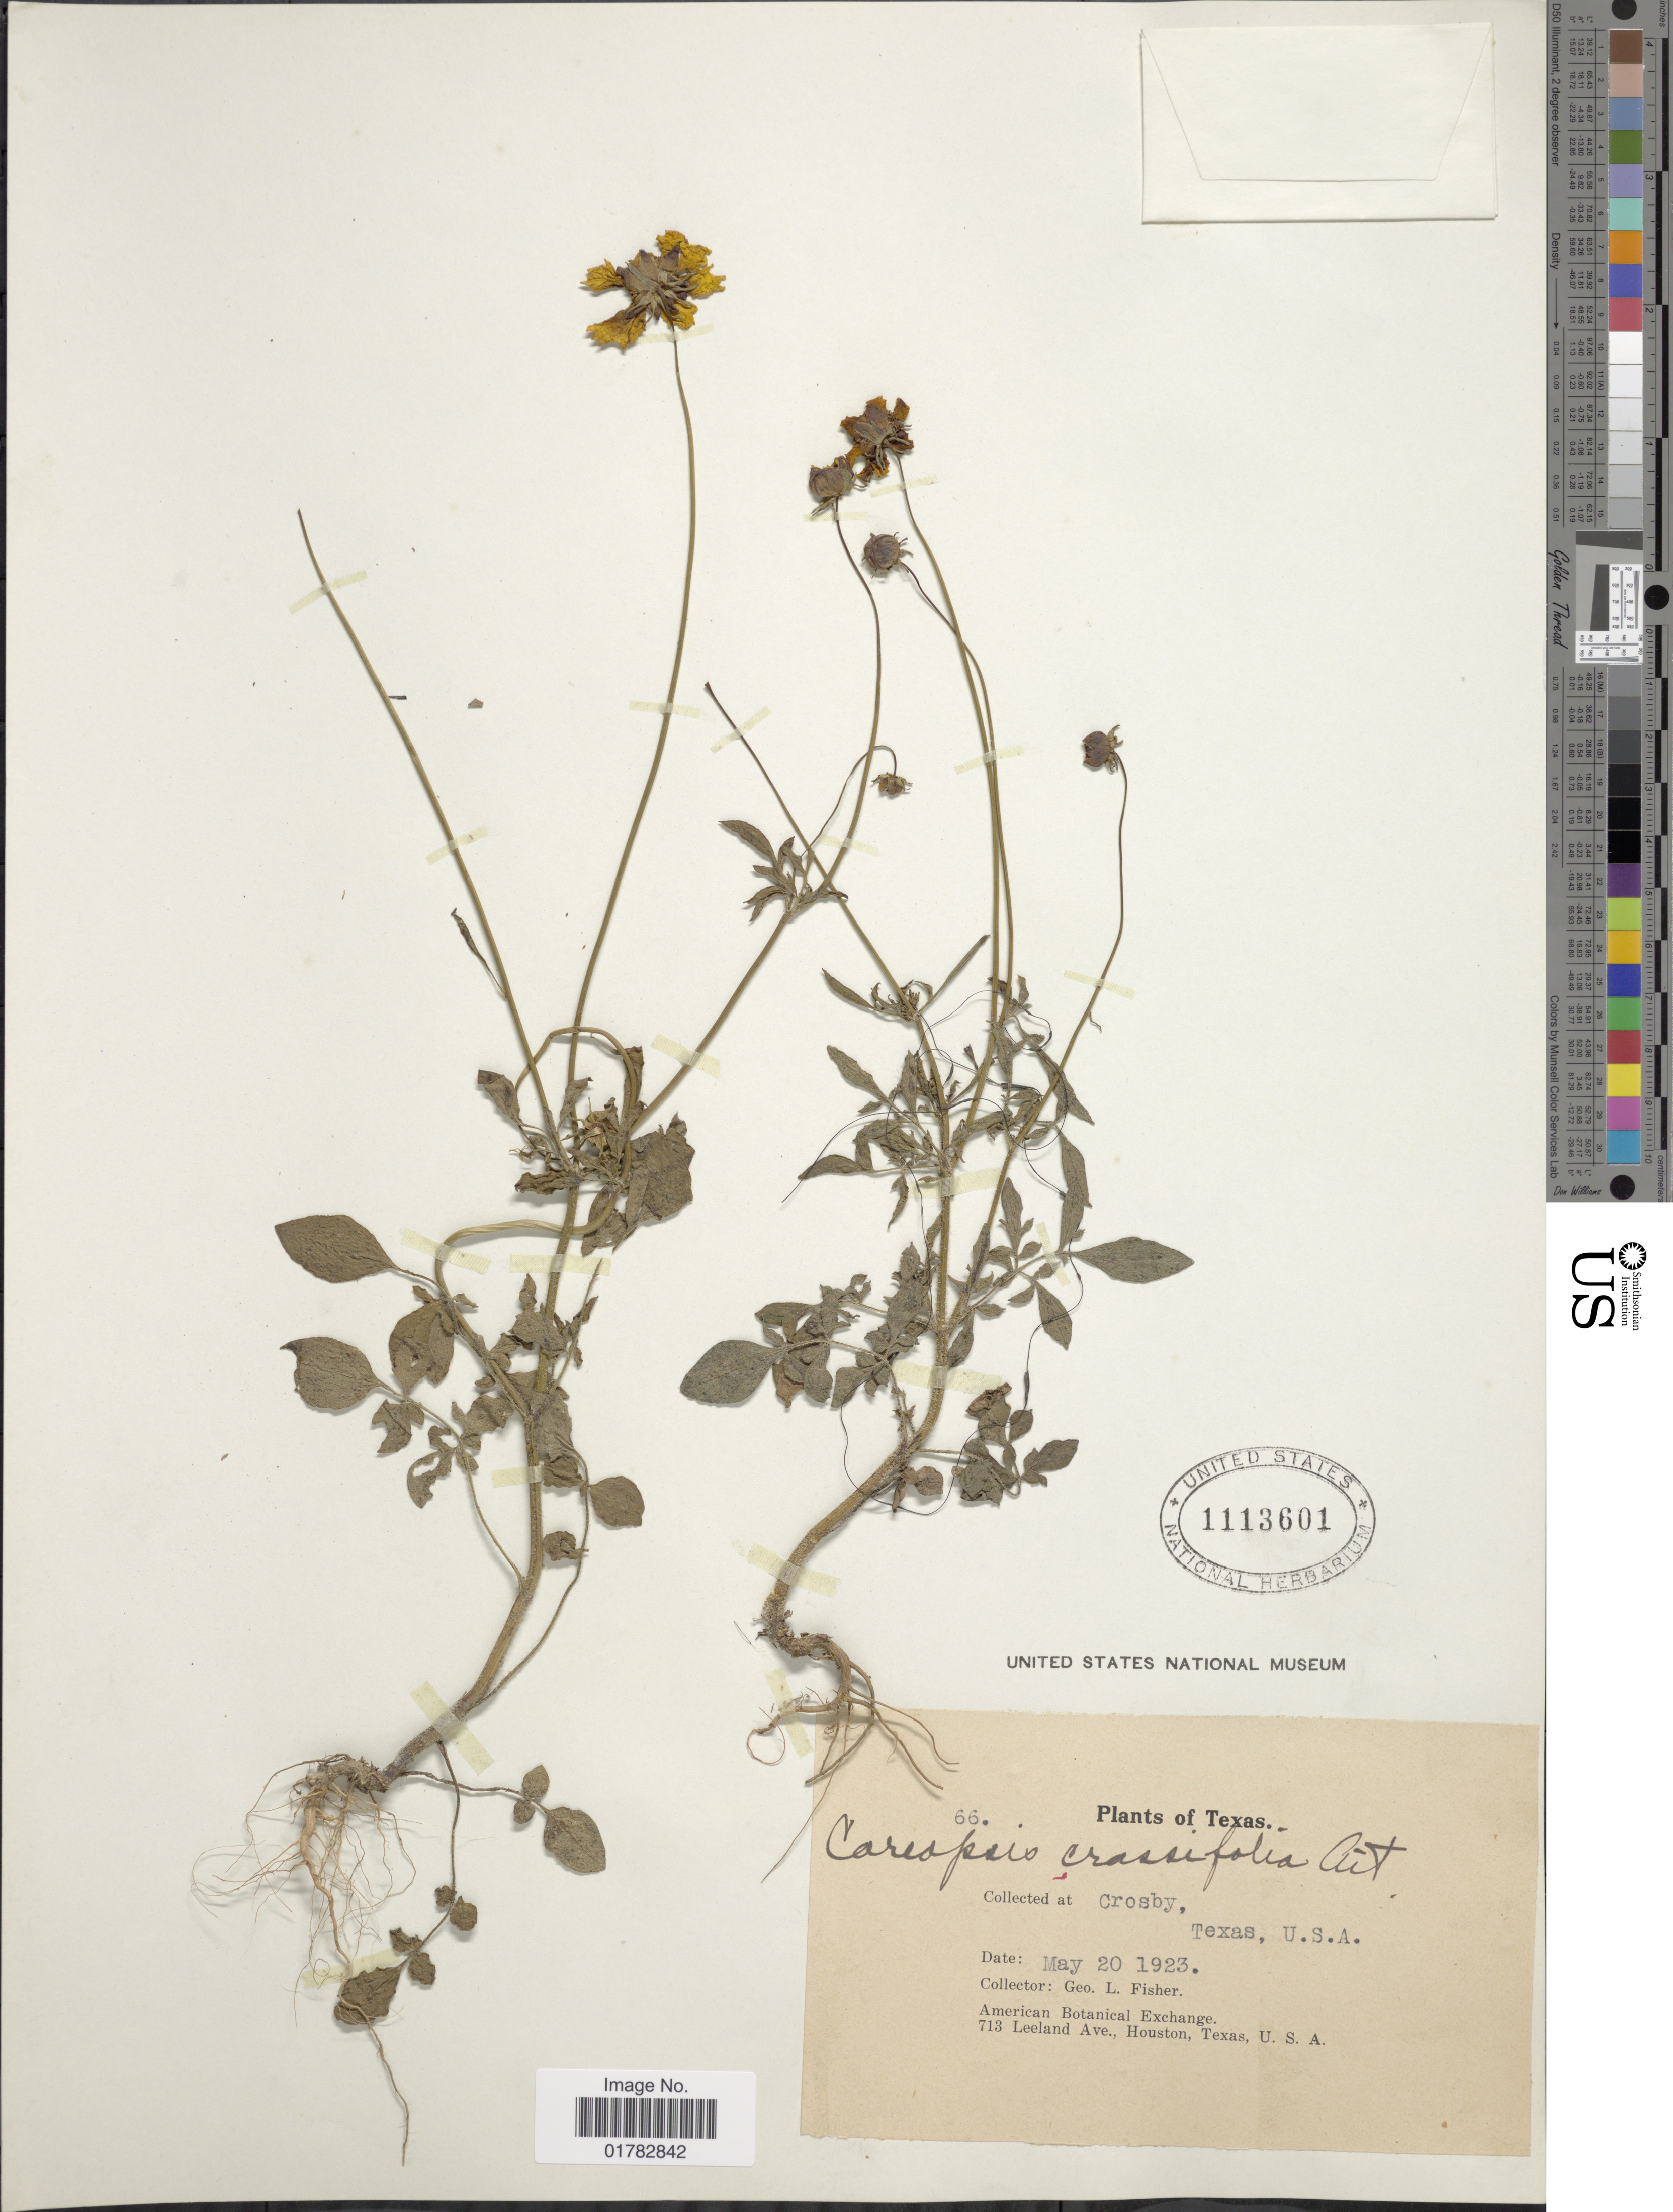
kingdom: Plantae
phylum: Tracheophyta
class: Magnoliopsida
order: Asterales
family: Asteraceae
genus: Coreopsis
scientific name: Coreopsis lanceolata var. villosa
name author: Michx.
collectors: G. L. Fisher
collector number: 66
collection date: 1923-05-20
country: United States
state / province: Texas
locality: Crosby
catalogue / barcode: US 1113601